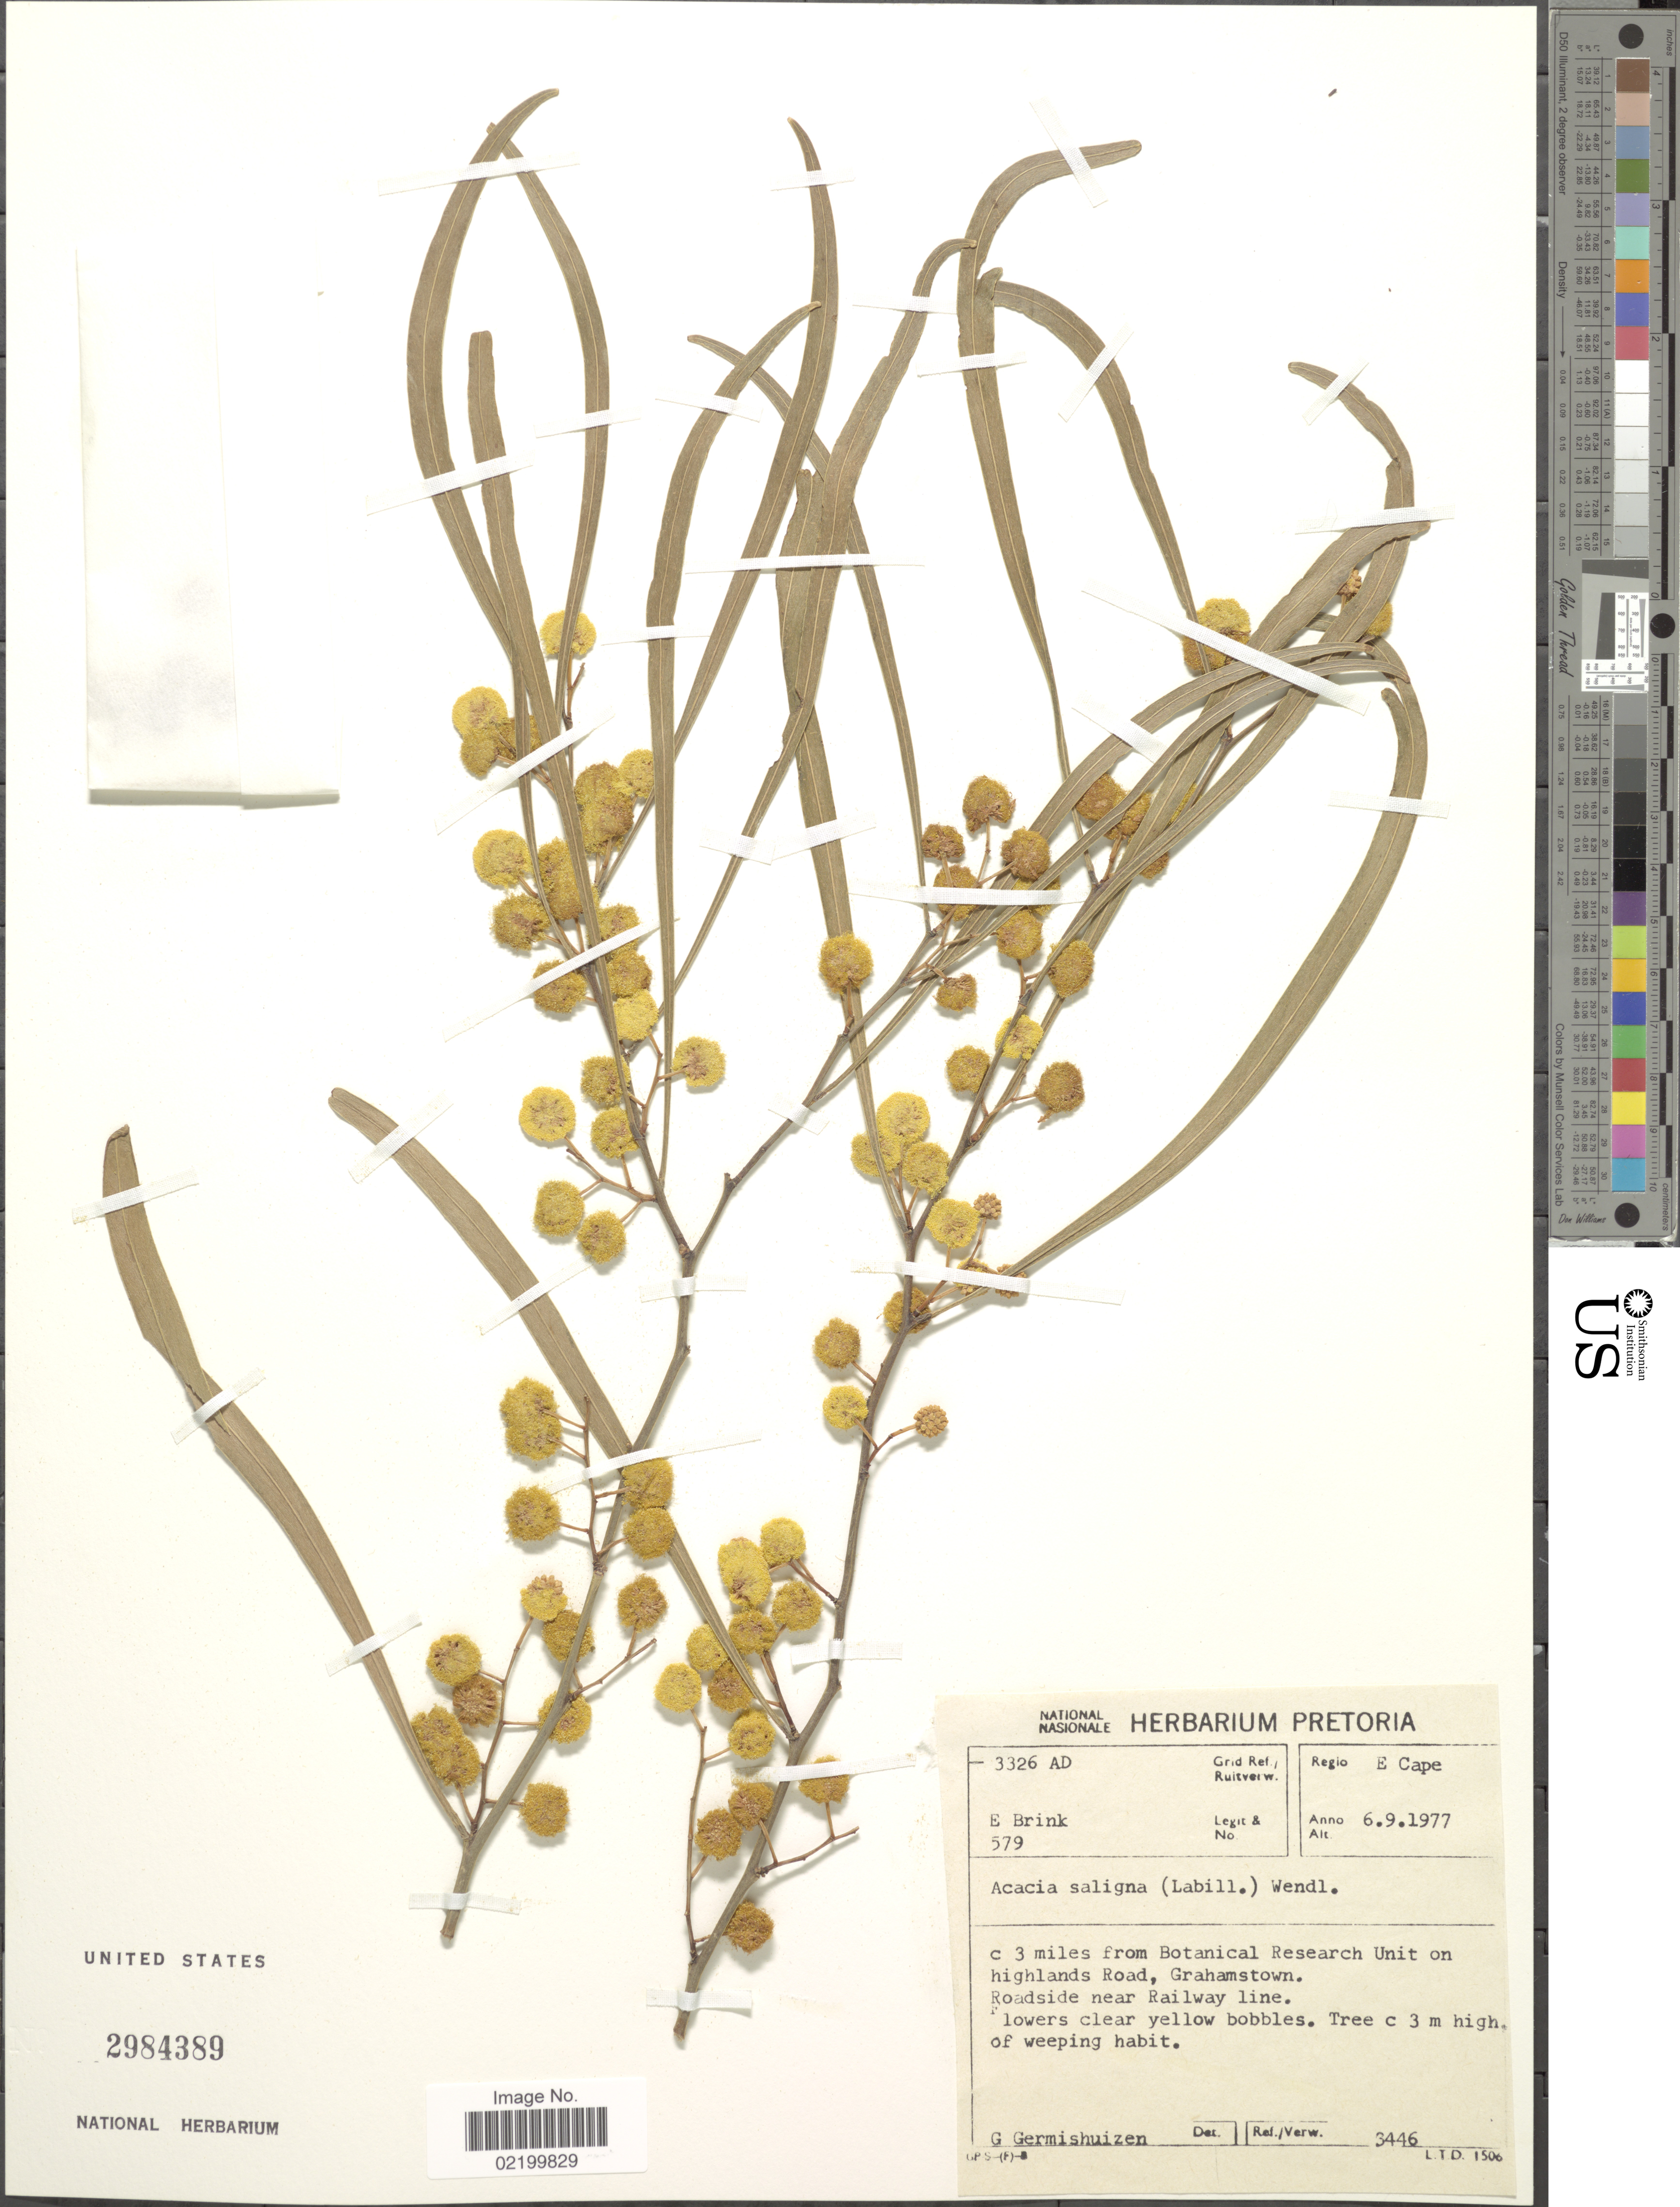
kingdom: Plantae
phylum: Tracheophyta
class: Magnoliopsida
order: Fabales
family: Fabaceae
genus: Acacia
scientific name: Acacia saligna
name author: (Labill.) H.L. Wendl.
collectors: E. Brink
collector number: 579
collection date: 1977-09-06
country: South Africa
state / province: Eastern Cape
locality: E. Cape. c 3 miles from Botaical research unit on highlands Road, Grahamstown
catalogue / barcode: US 2984389